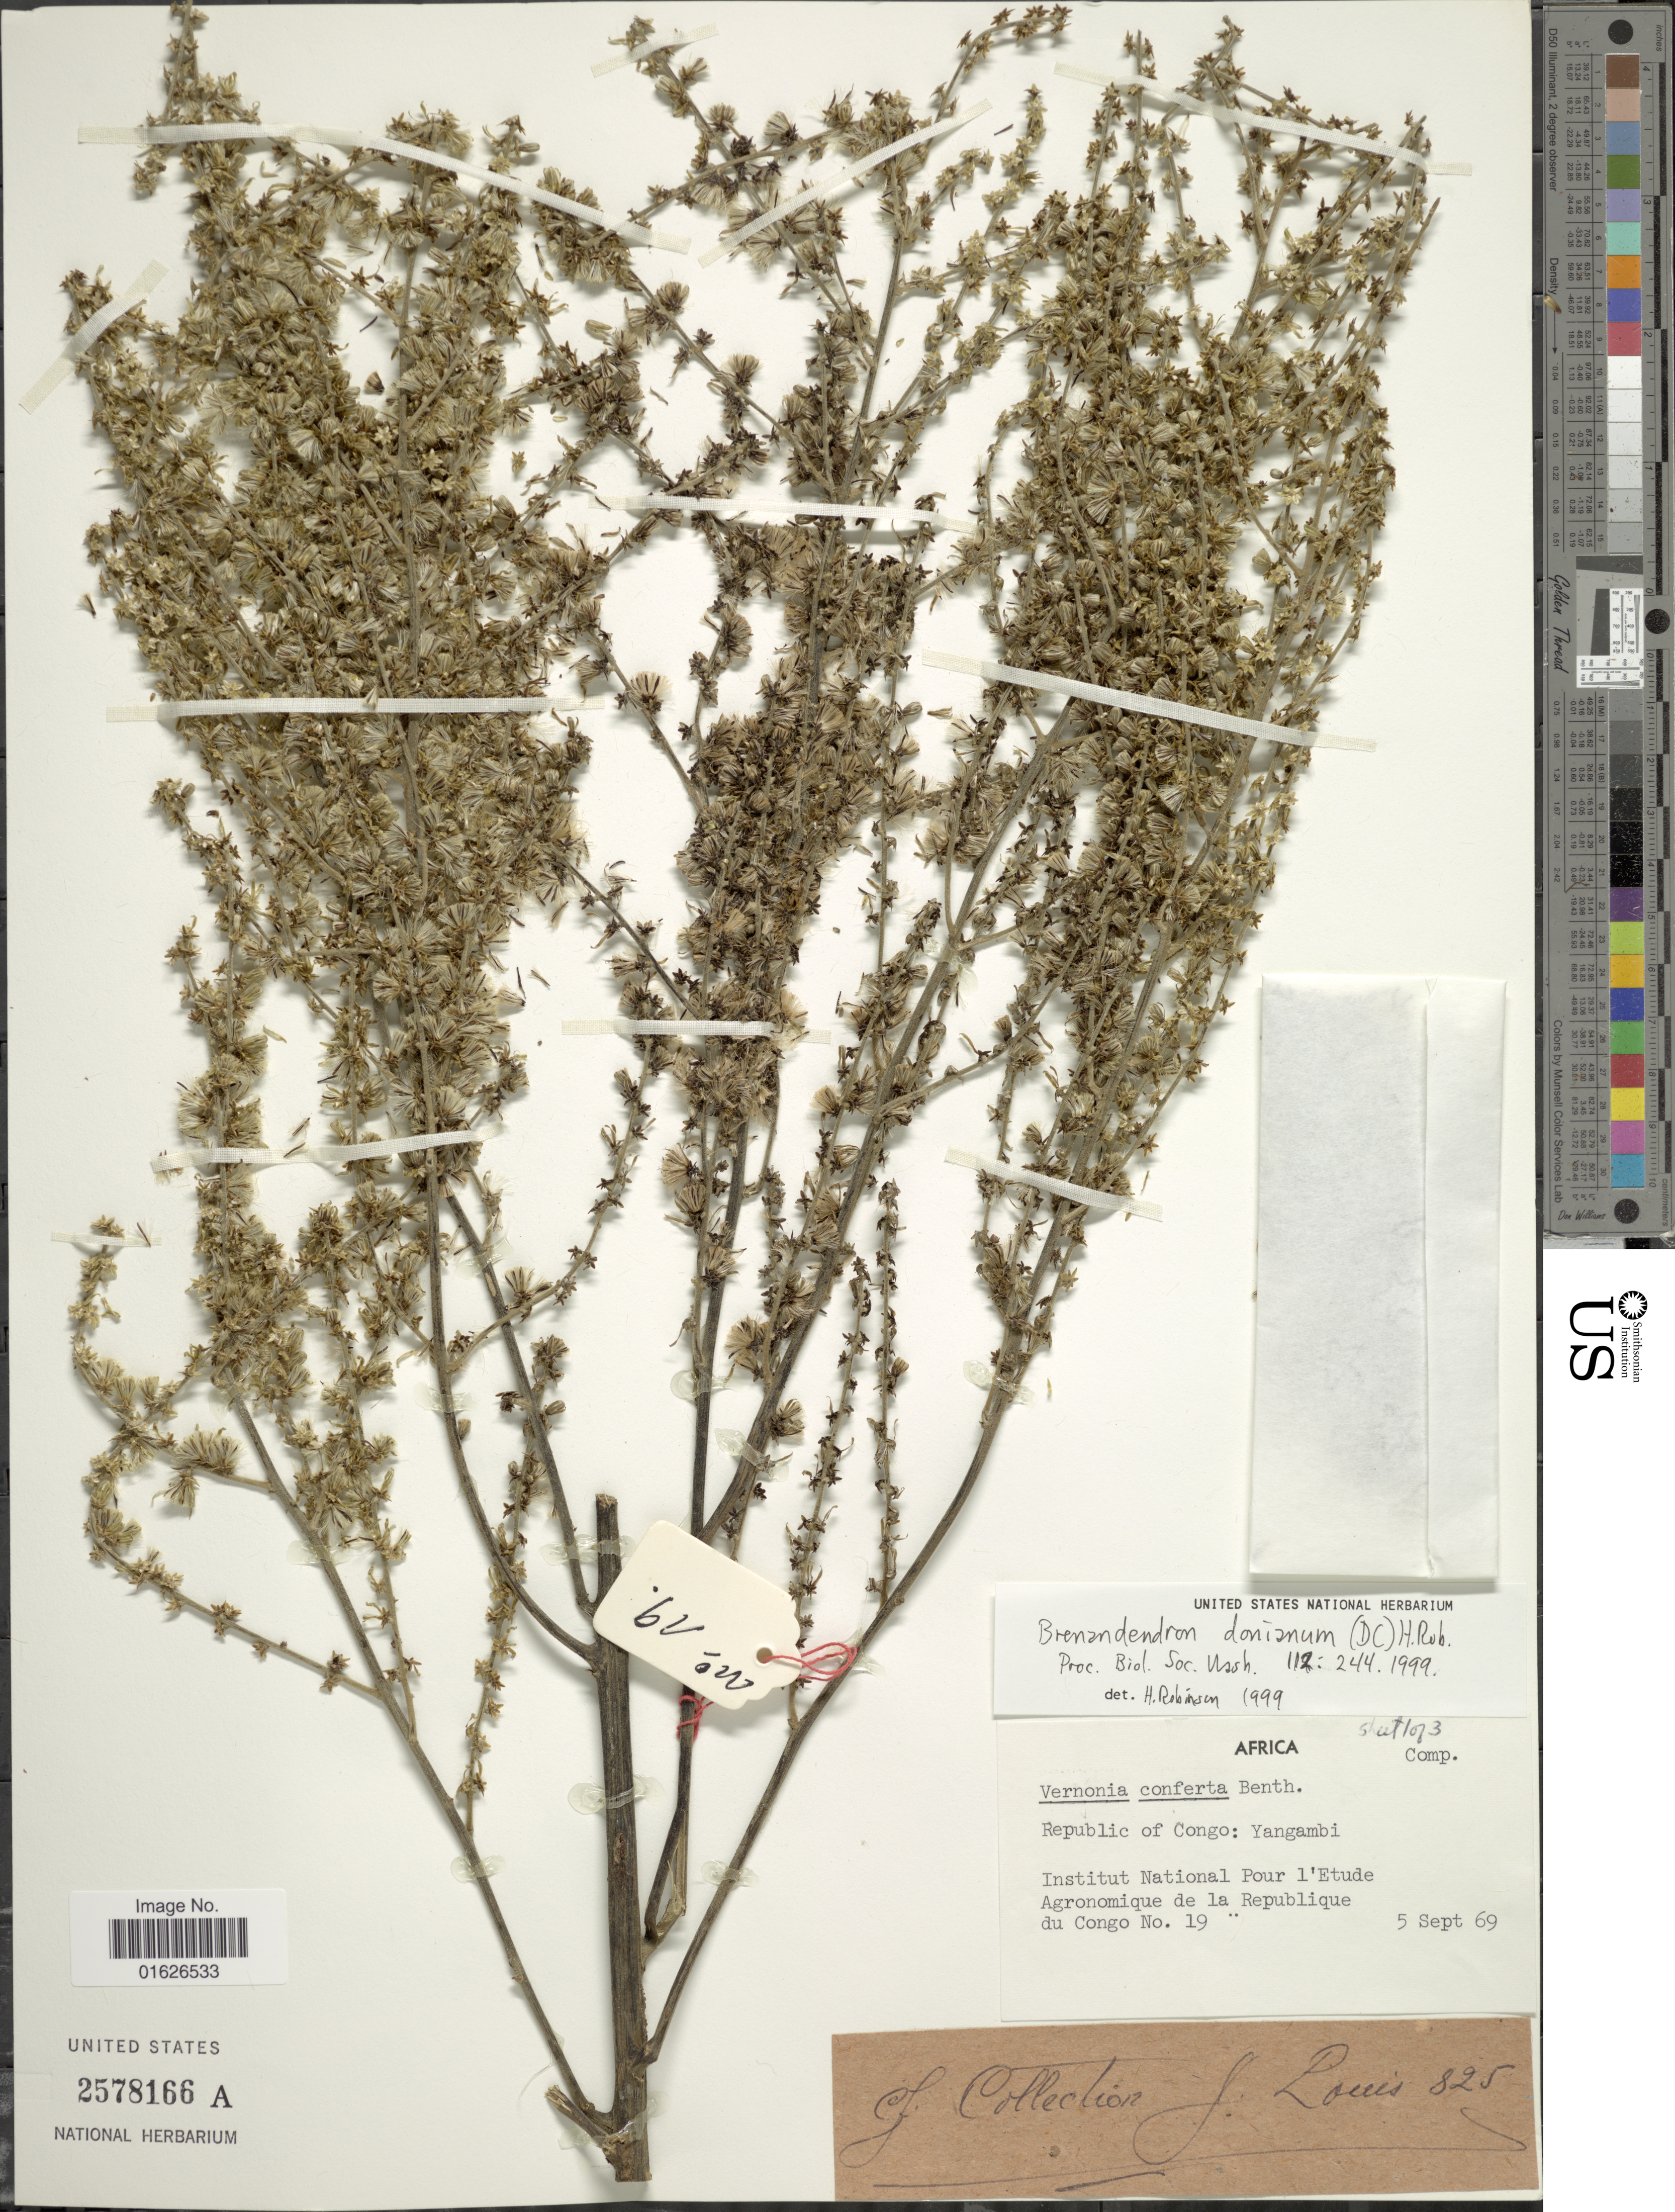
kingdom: Plantae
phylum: Tracheophyta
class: Magnoliopsida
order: Asterales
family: Asteraceae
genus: Brenandendron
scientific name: Brenandendron donianum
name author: (DC.) H. Rob.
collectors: J. Louis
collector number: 825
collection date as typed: Transcribed d/m/y: 5/9/69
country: Congo, Republic of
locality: Republic of Congo: Yangambi.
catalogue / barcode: US 2578166A